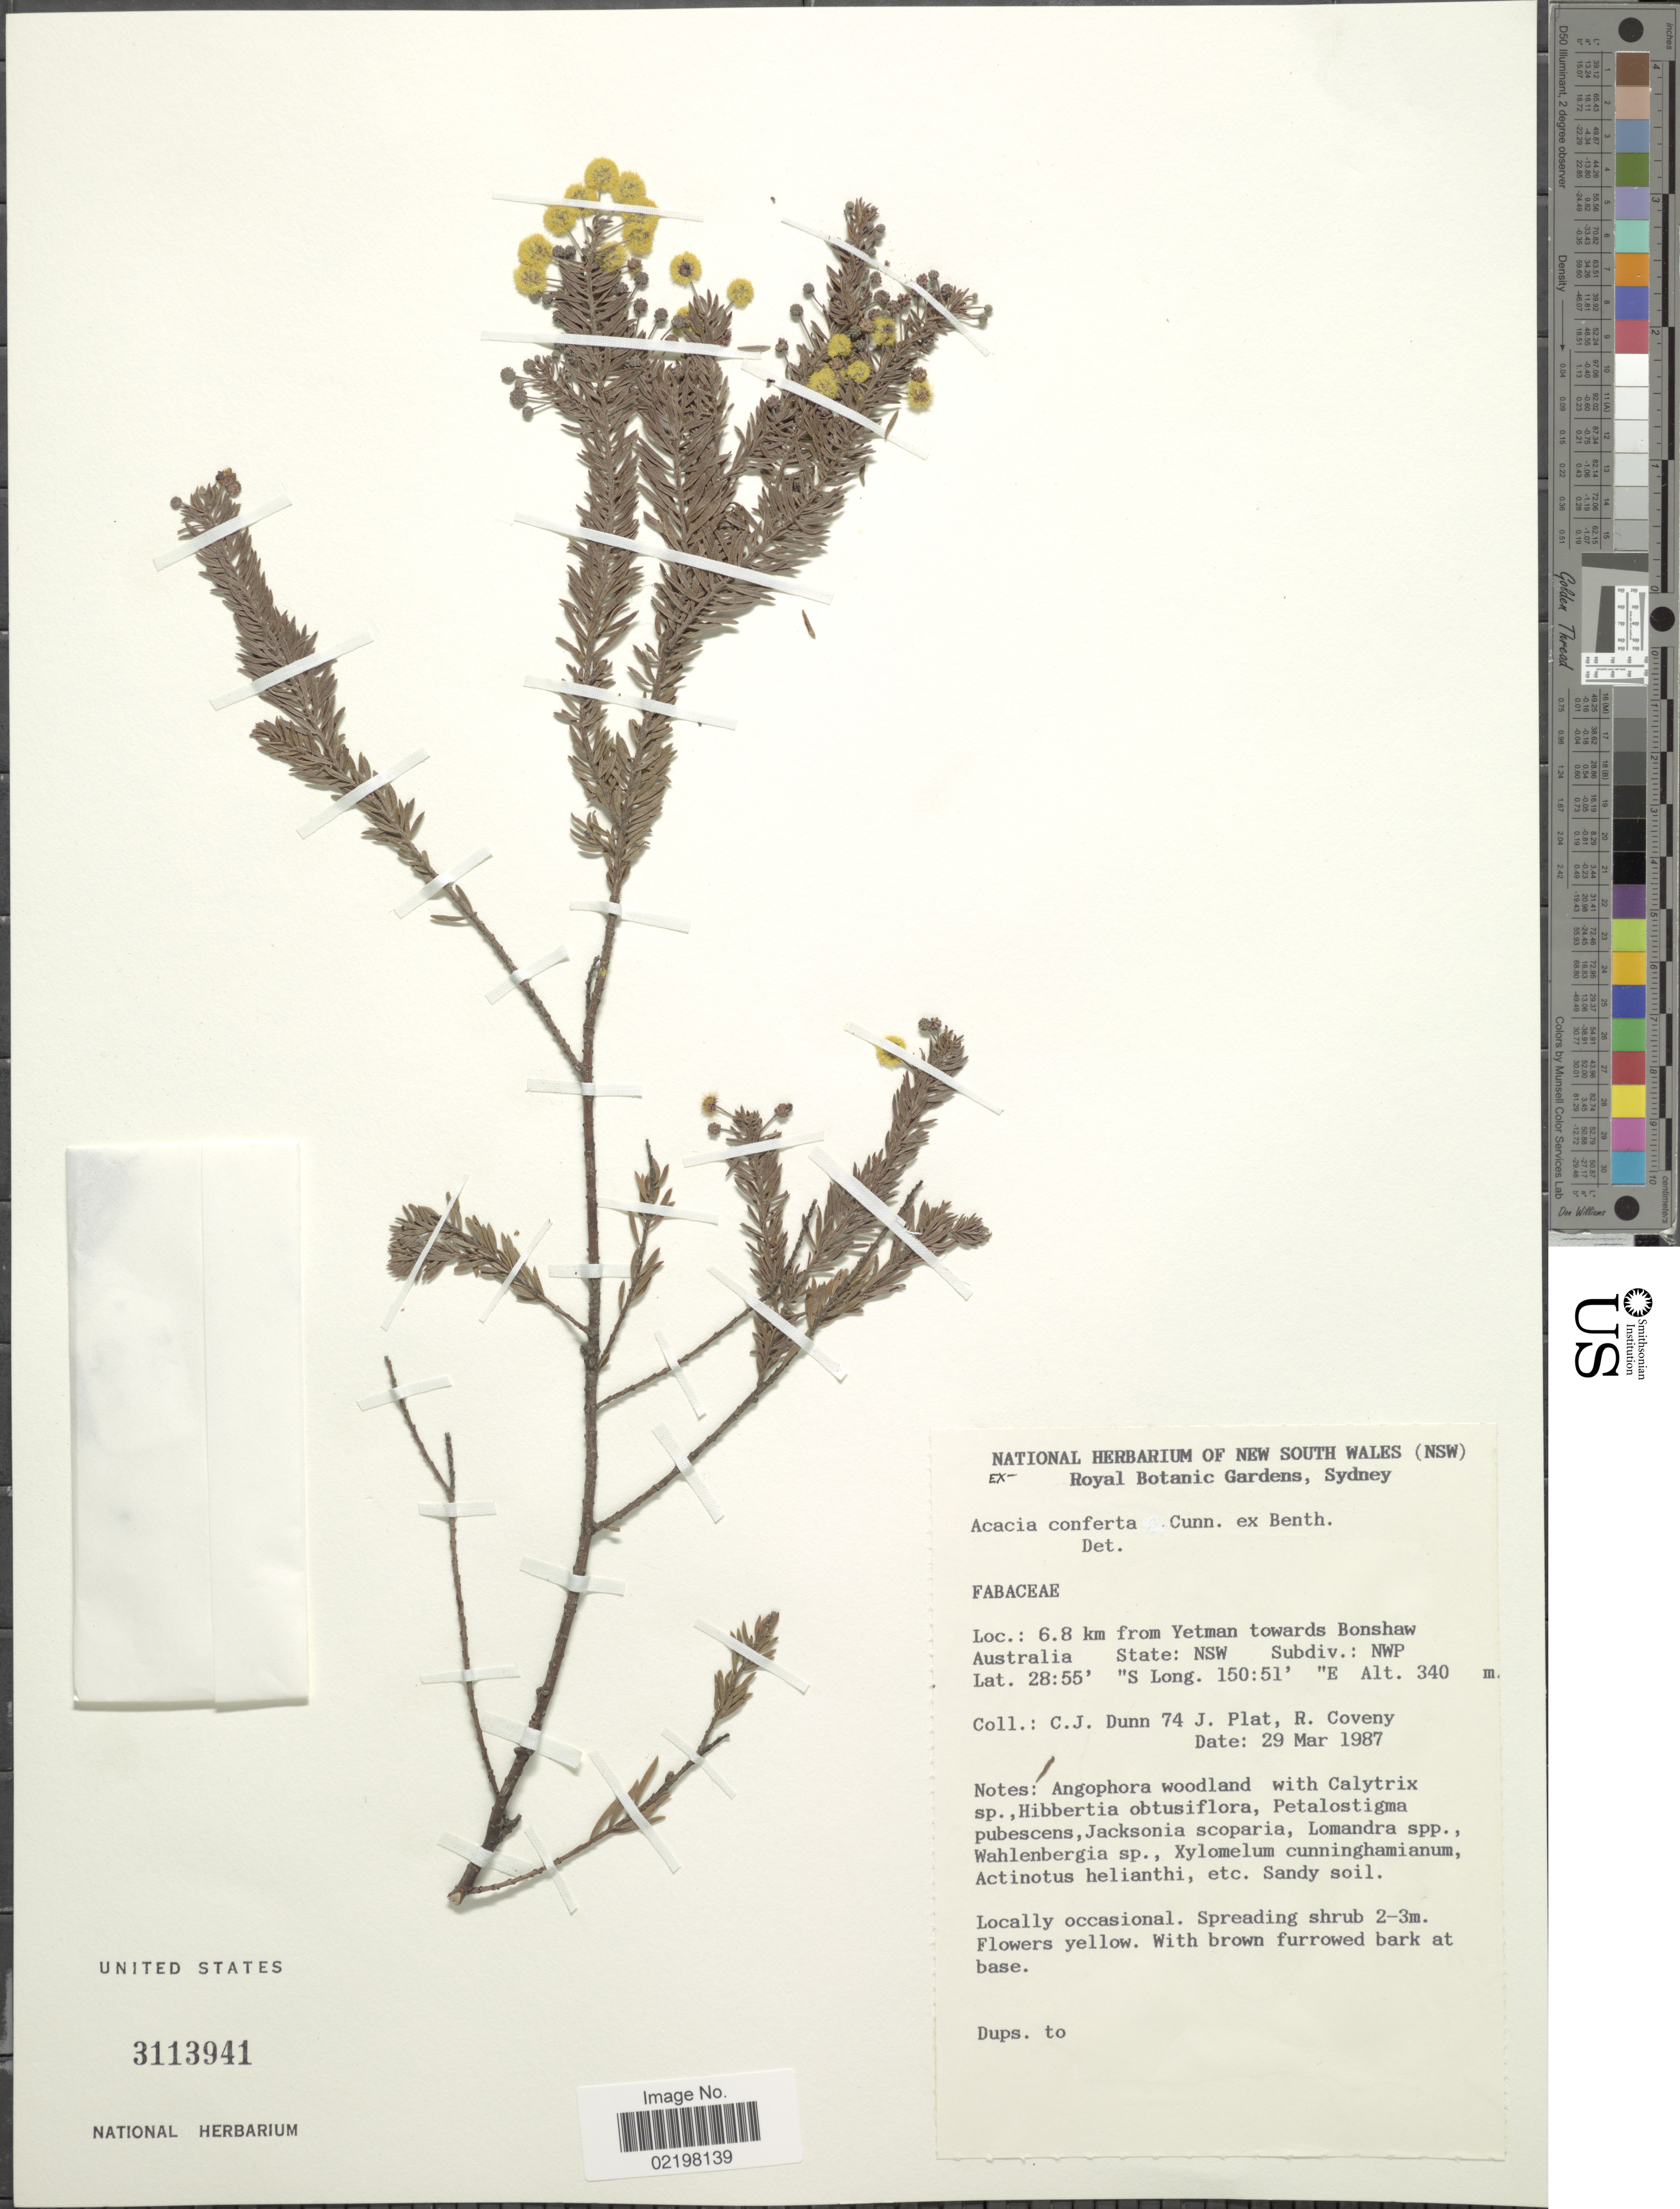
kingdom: Plantae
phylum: Tracheophyta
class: Magnoliopsida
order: Fabales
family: Fabaceae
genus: Acacia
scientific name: Acacia conferta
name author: Benth.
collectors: C. Dunn, J. Plat & R. Coveny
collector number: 74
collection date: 1987-03-29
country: Australia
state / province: New South Wales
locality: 6.8 km from Yetman towards Bonshaw Australia State:NSW Subdiv: NWP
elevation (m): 340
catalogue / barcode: US 3113941